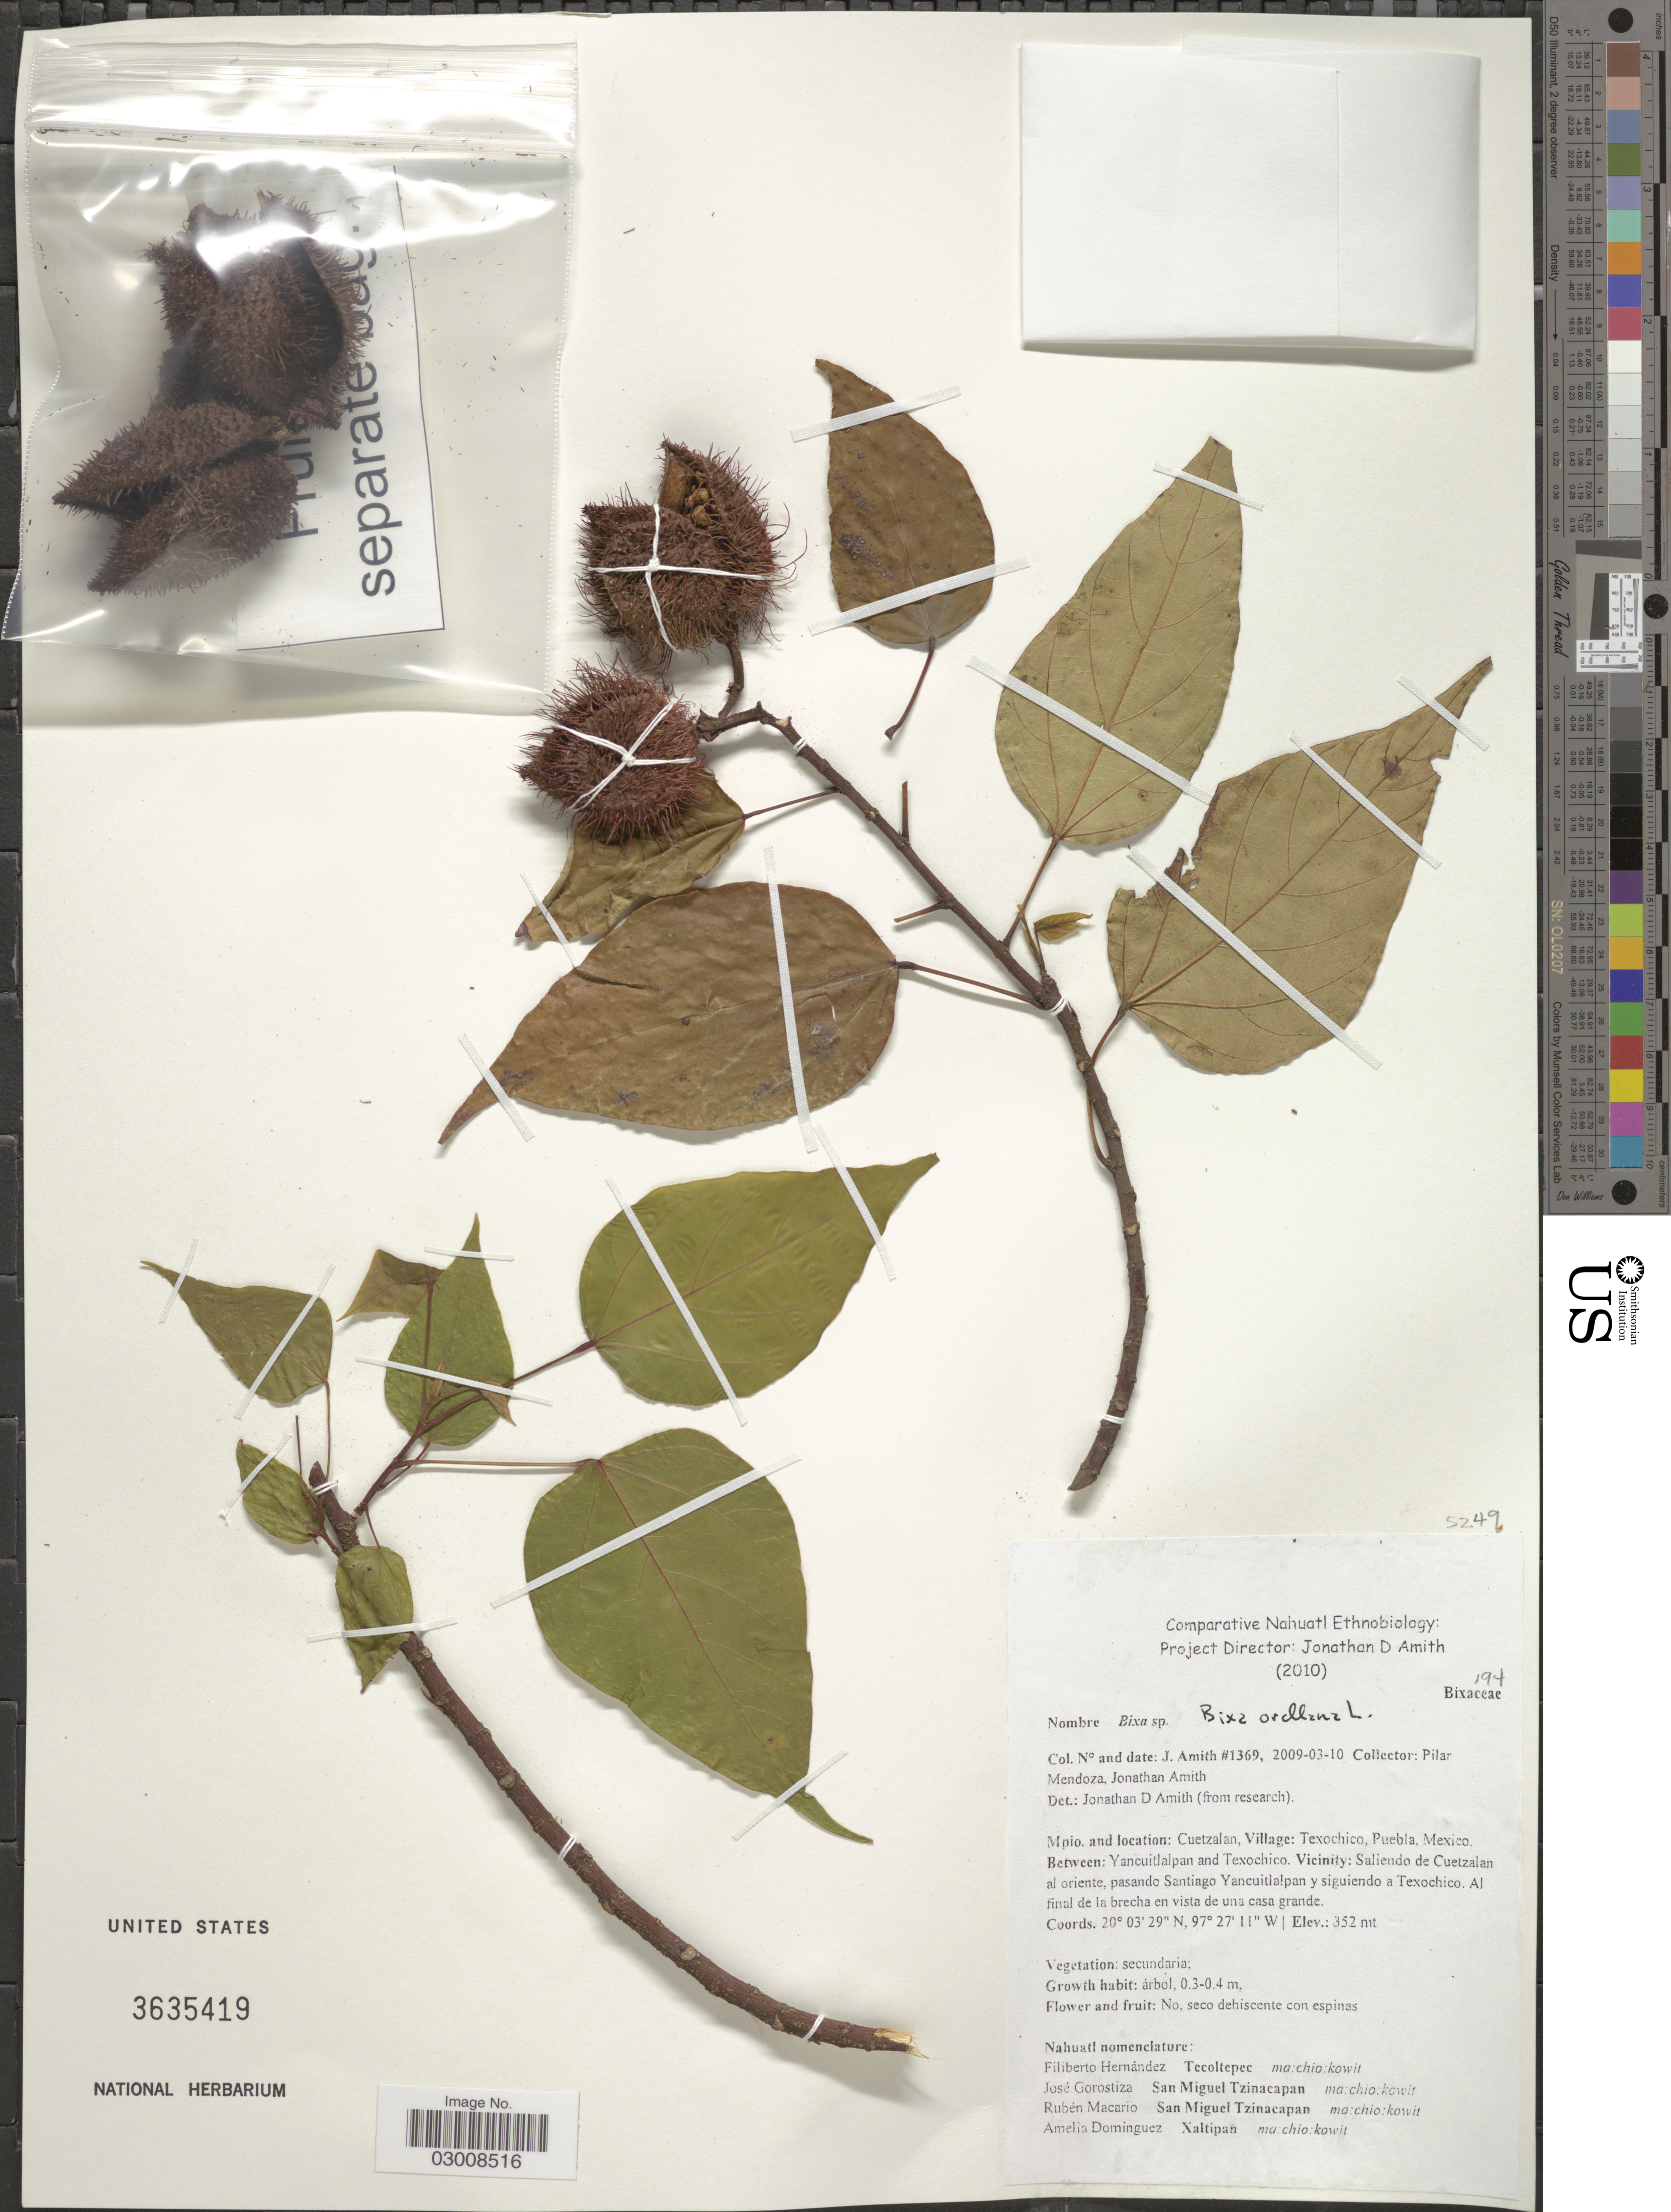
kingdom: Plantae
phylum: Tracheophyta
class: Magnoliopsida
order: Malvales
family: Bixaceae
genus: Bixa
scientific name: Bixa orellana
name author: L.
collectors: J. D. Amith, P. Mendoza & J. D. Amith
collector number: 1369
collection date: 2009-03-10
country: Mexico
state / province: Puebla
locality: Mpio. and location: Cuetzalan, Village: Texochico, Puebla. Between: Yancuitlalpana and Texochico. Vicinity: Saliendo de Cuetzalan al oriente, pasando Santiago Yancuitlalpan y siguiendo a Texochico.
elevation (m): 352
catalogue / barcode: US 3635419